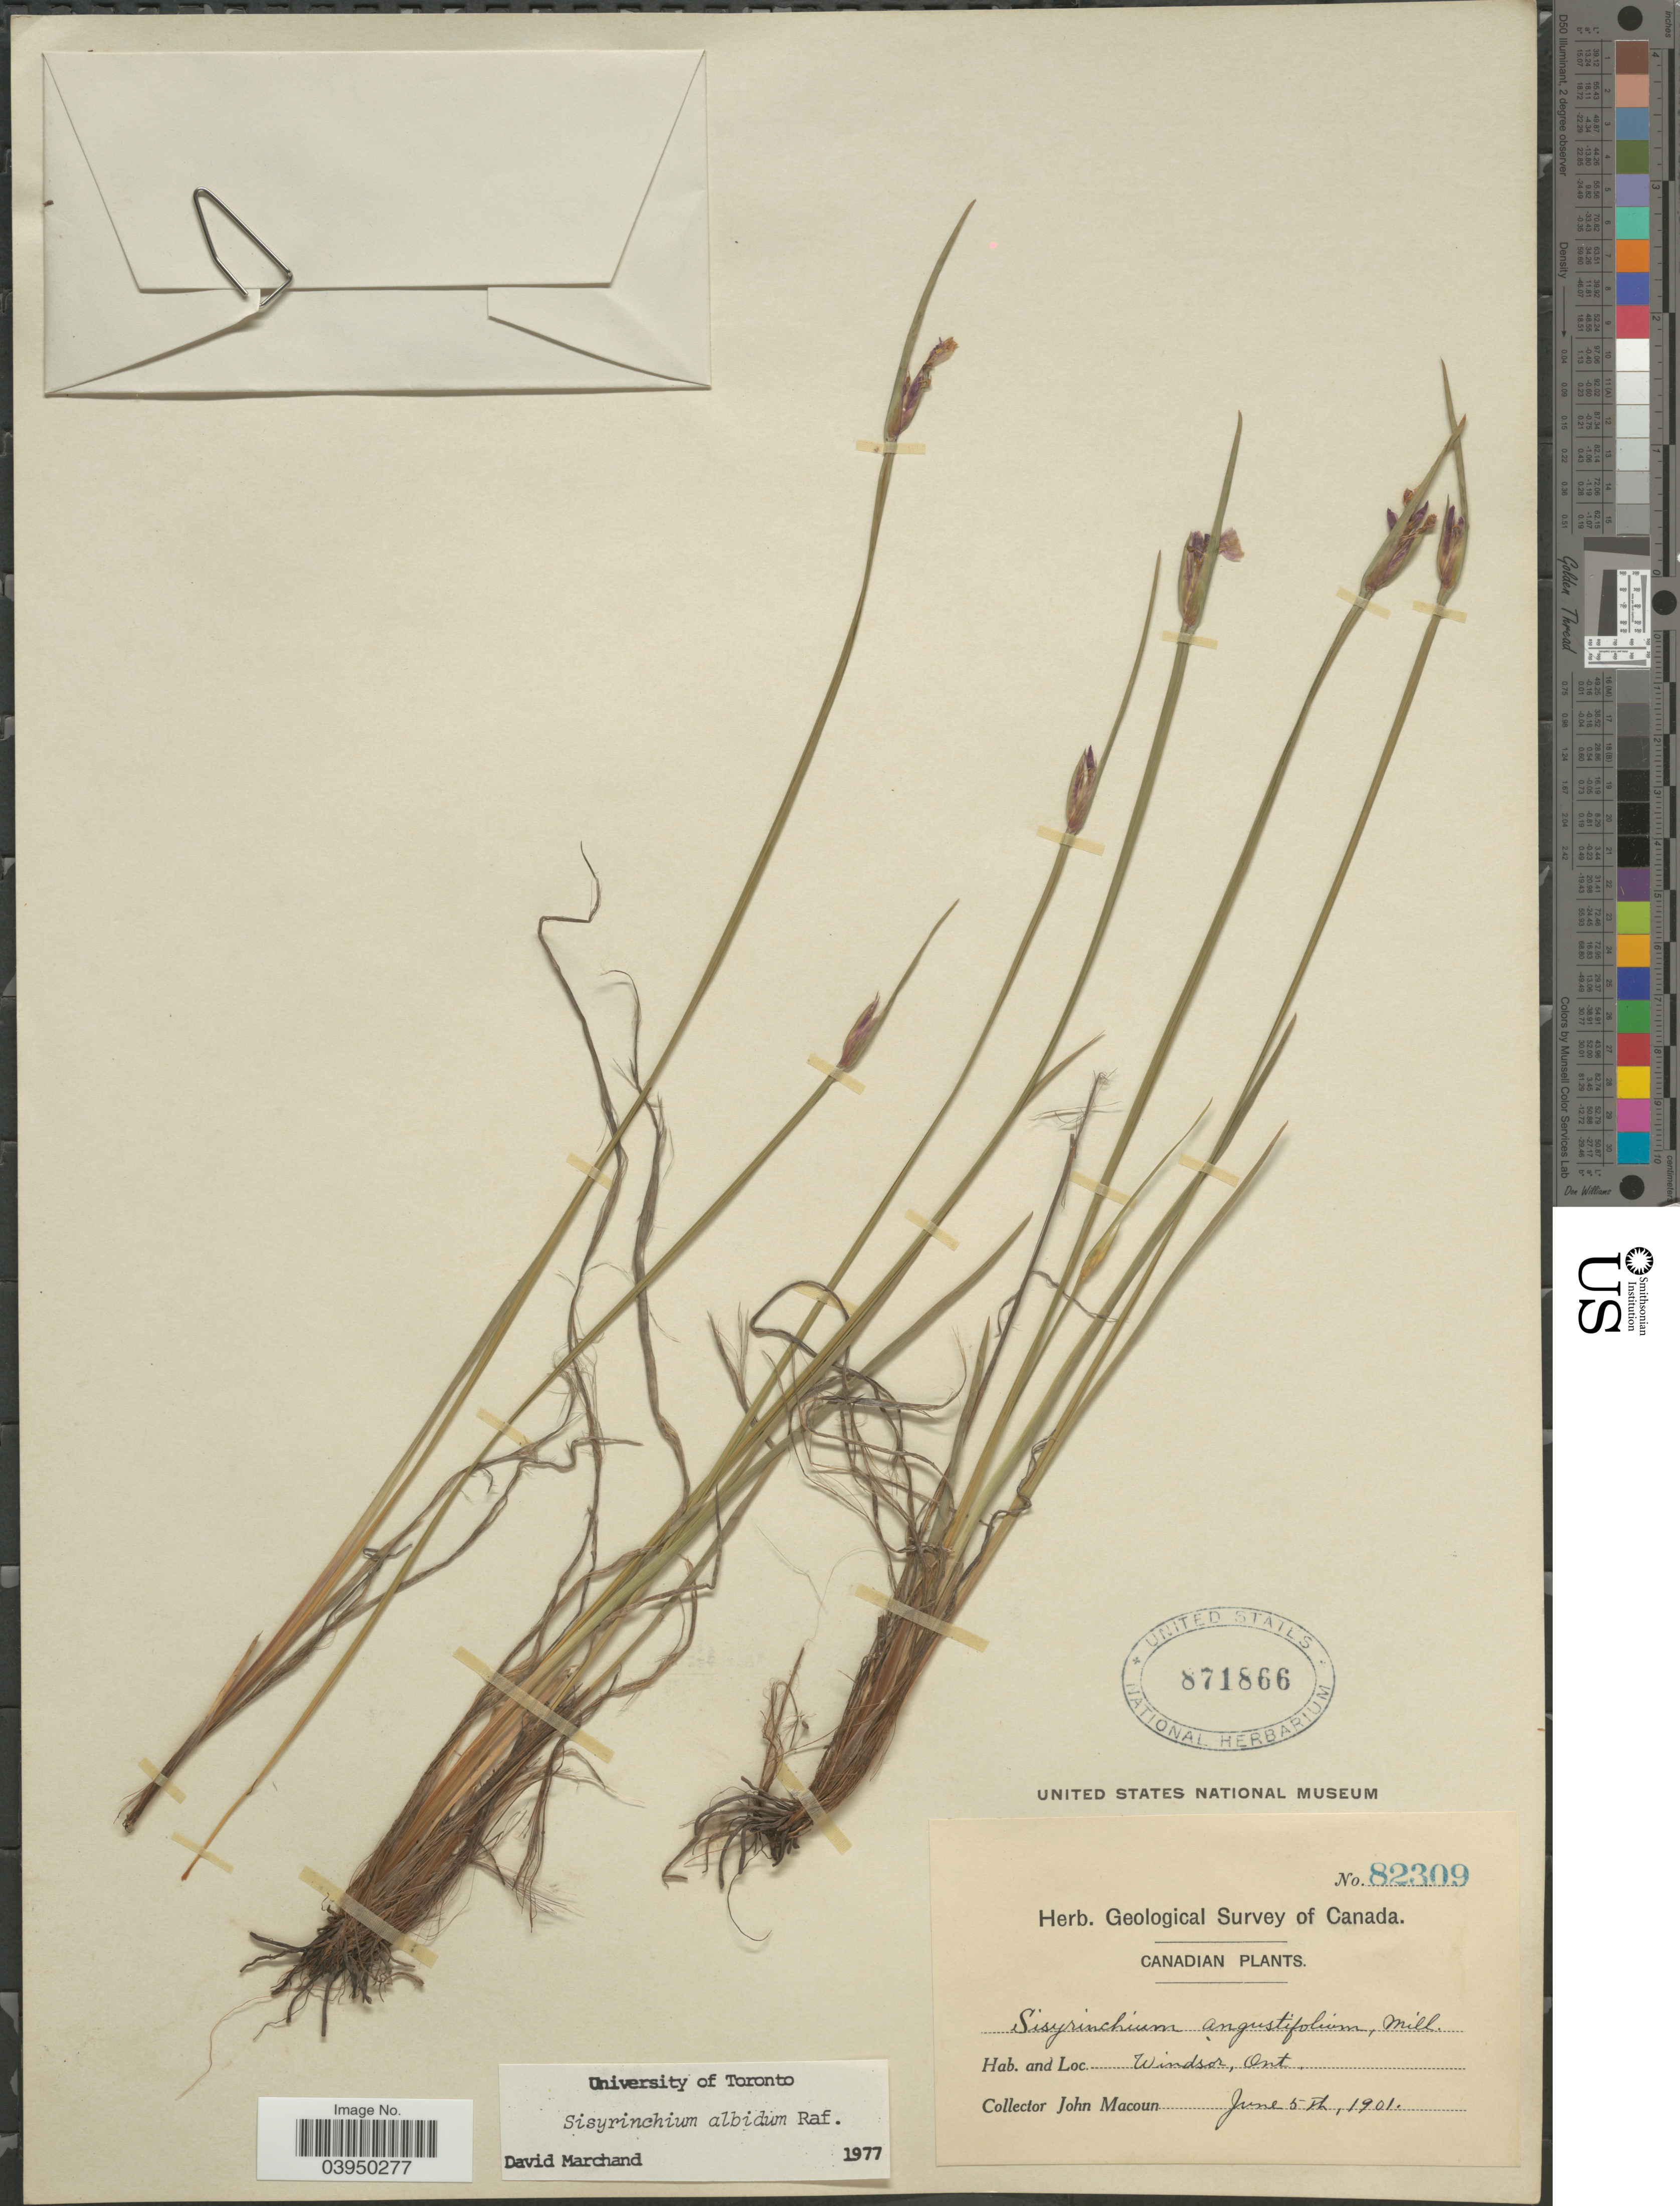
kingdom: Plantae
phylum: Tracheophyta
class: Liliopsida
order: Asparagales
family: Iridaceae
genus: Sisyrinchium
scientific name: Sisyrinchium albidum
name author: Raf.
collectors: J. Macoun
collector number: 82309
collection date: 1901-06-05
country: Canada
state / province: Ontario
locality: Windsor.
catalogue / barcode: US 871866